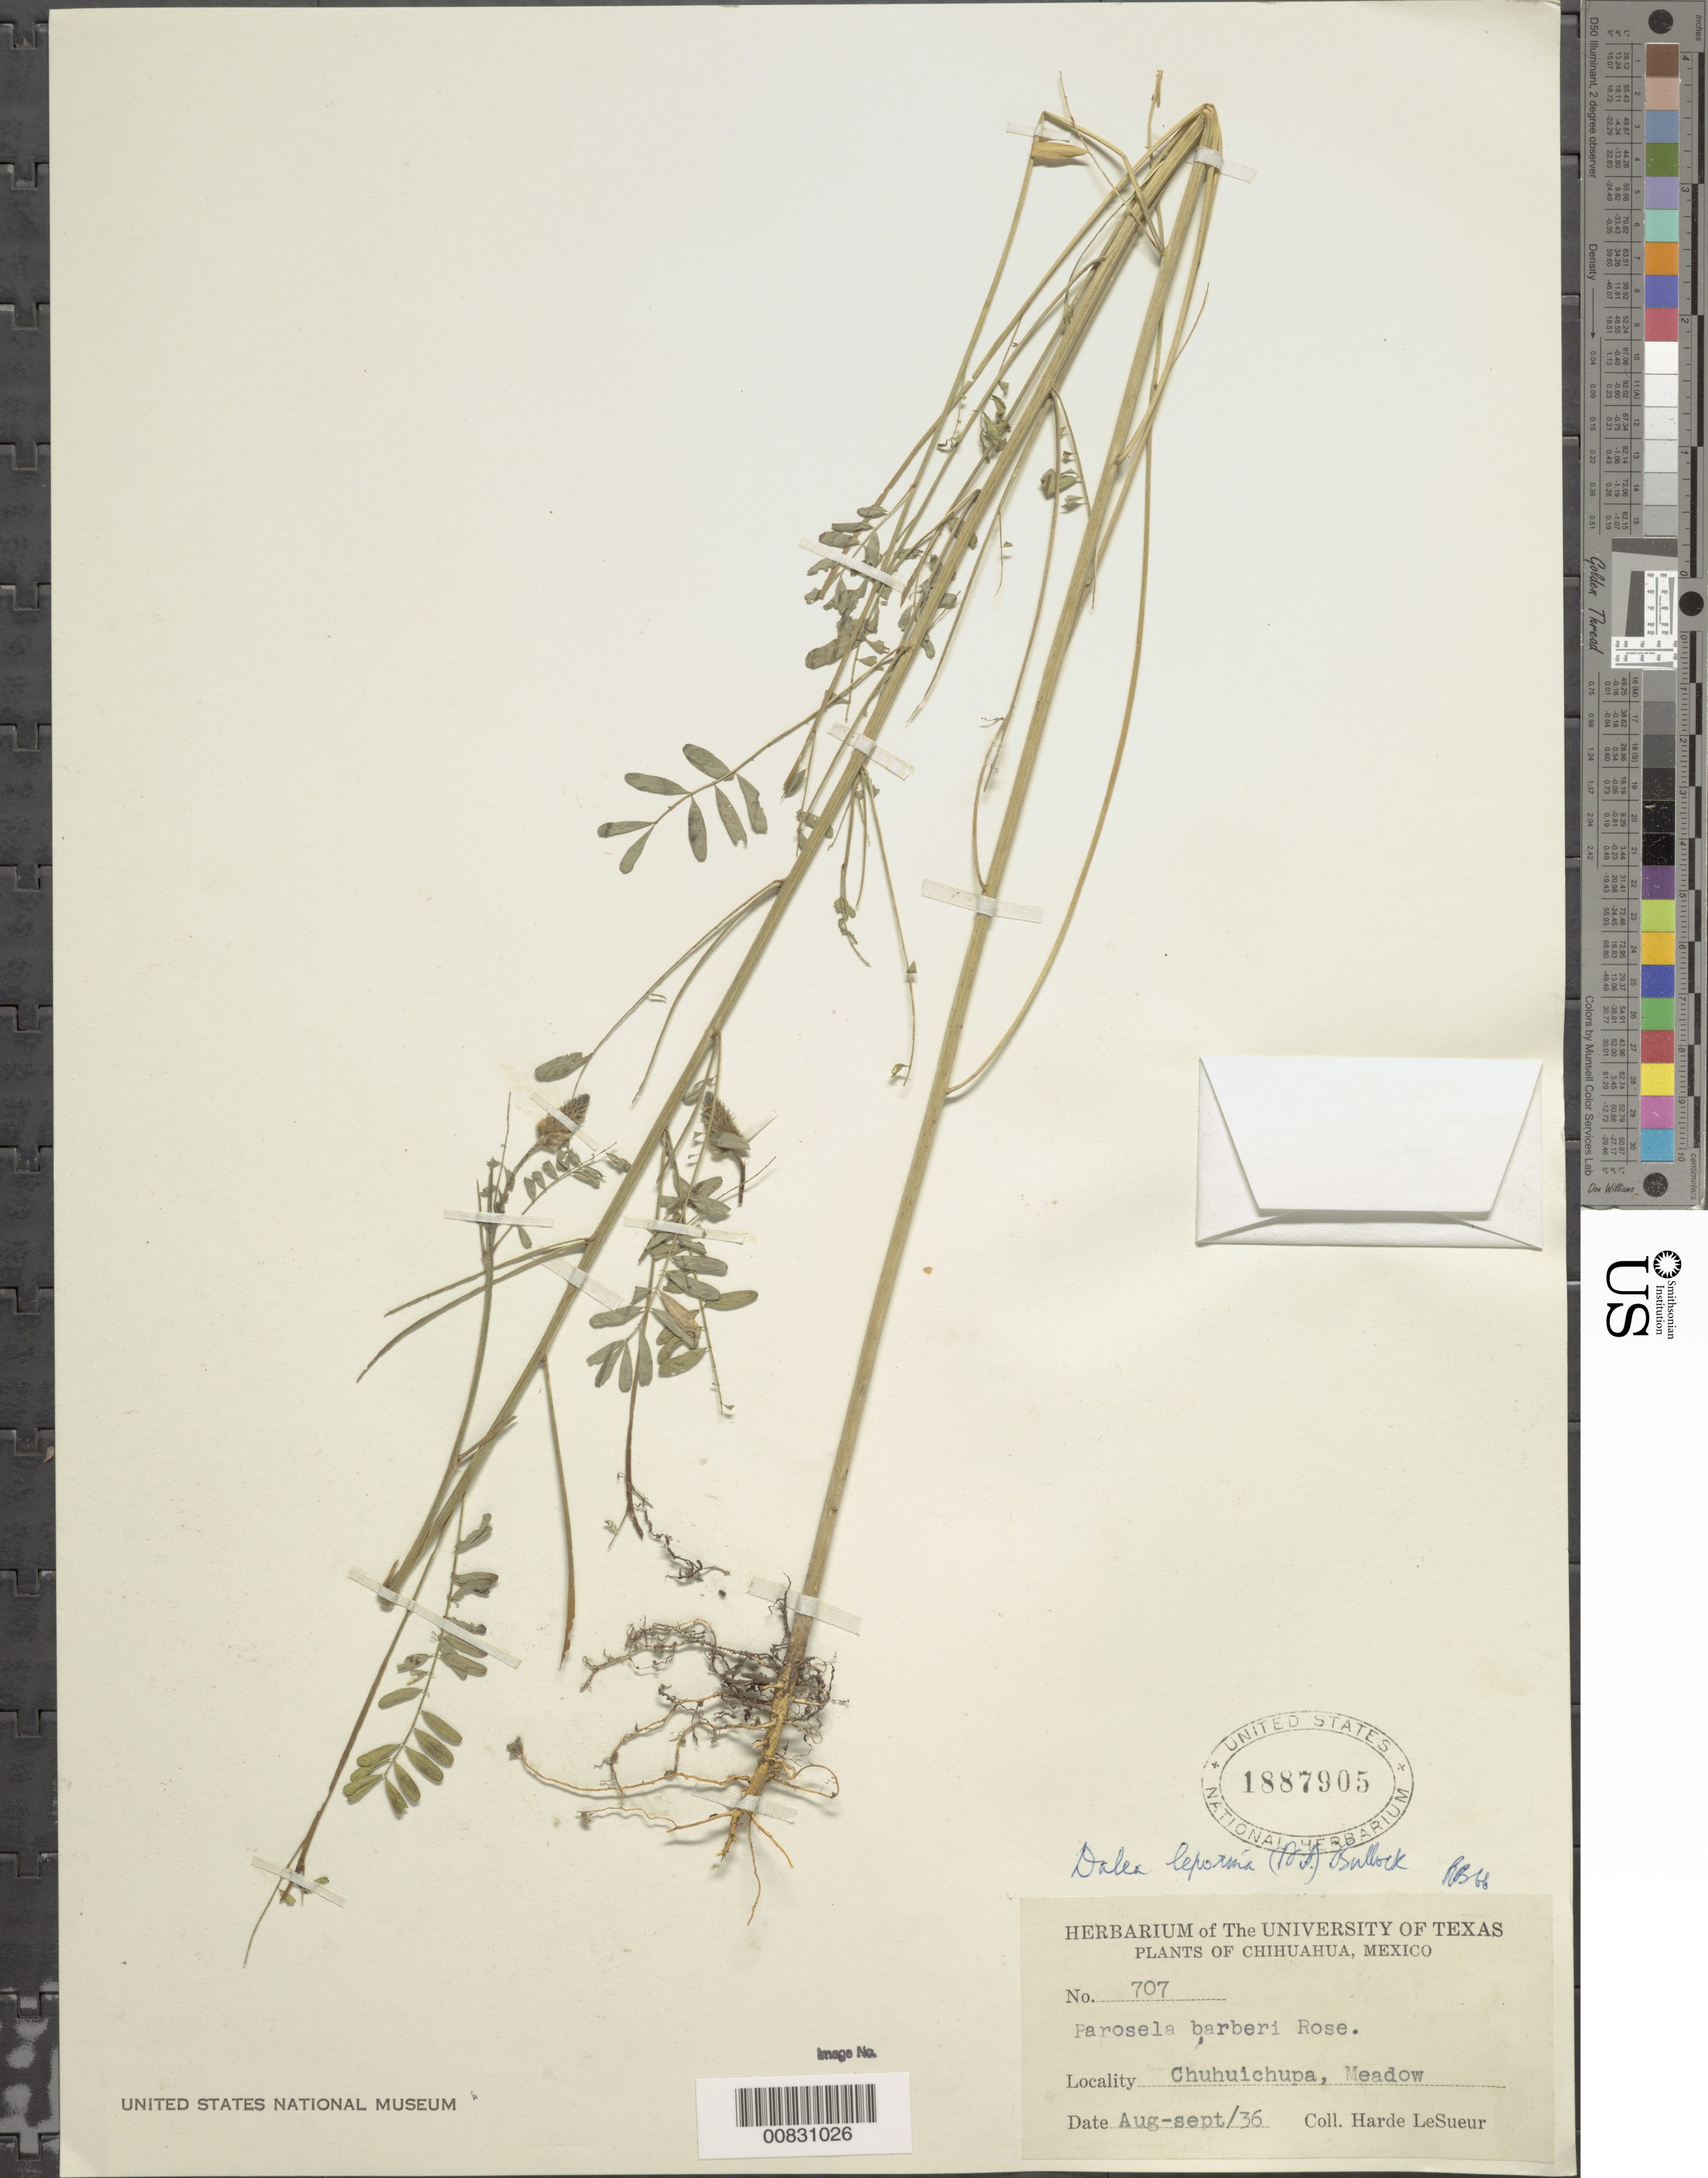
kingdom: Plantae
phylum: Tracheophyta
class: Magnoliopsida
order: Fabales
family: Fabaceae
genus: Dalea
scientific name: Dalea leporina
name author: (Aiton) Bullock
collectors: D. H. LeSueur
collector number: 707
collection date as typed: Aug 1936 to -- Sep 1936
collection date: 1936-08/1936-09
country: Mexico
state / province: Chihuahua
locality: Chuhuichupa, Chihuahua.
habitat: Meadow.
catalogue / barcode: US 1887905